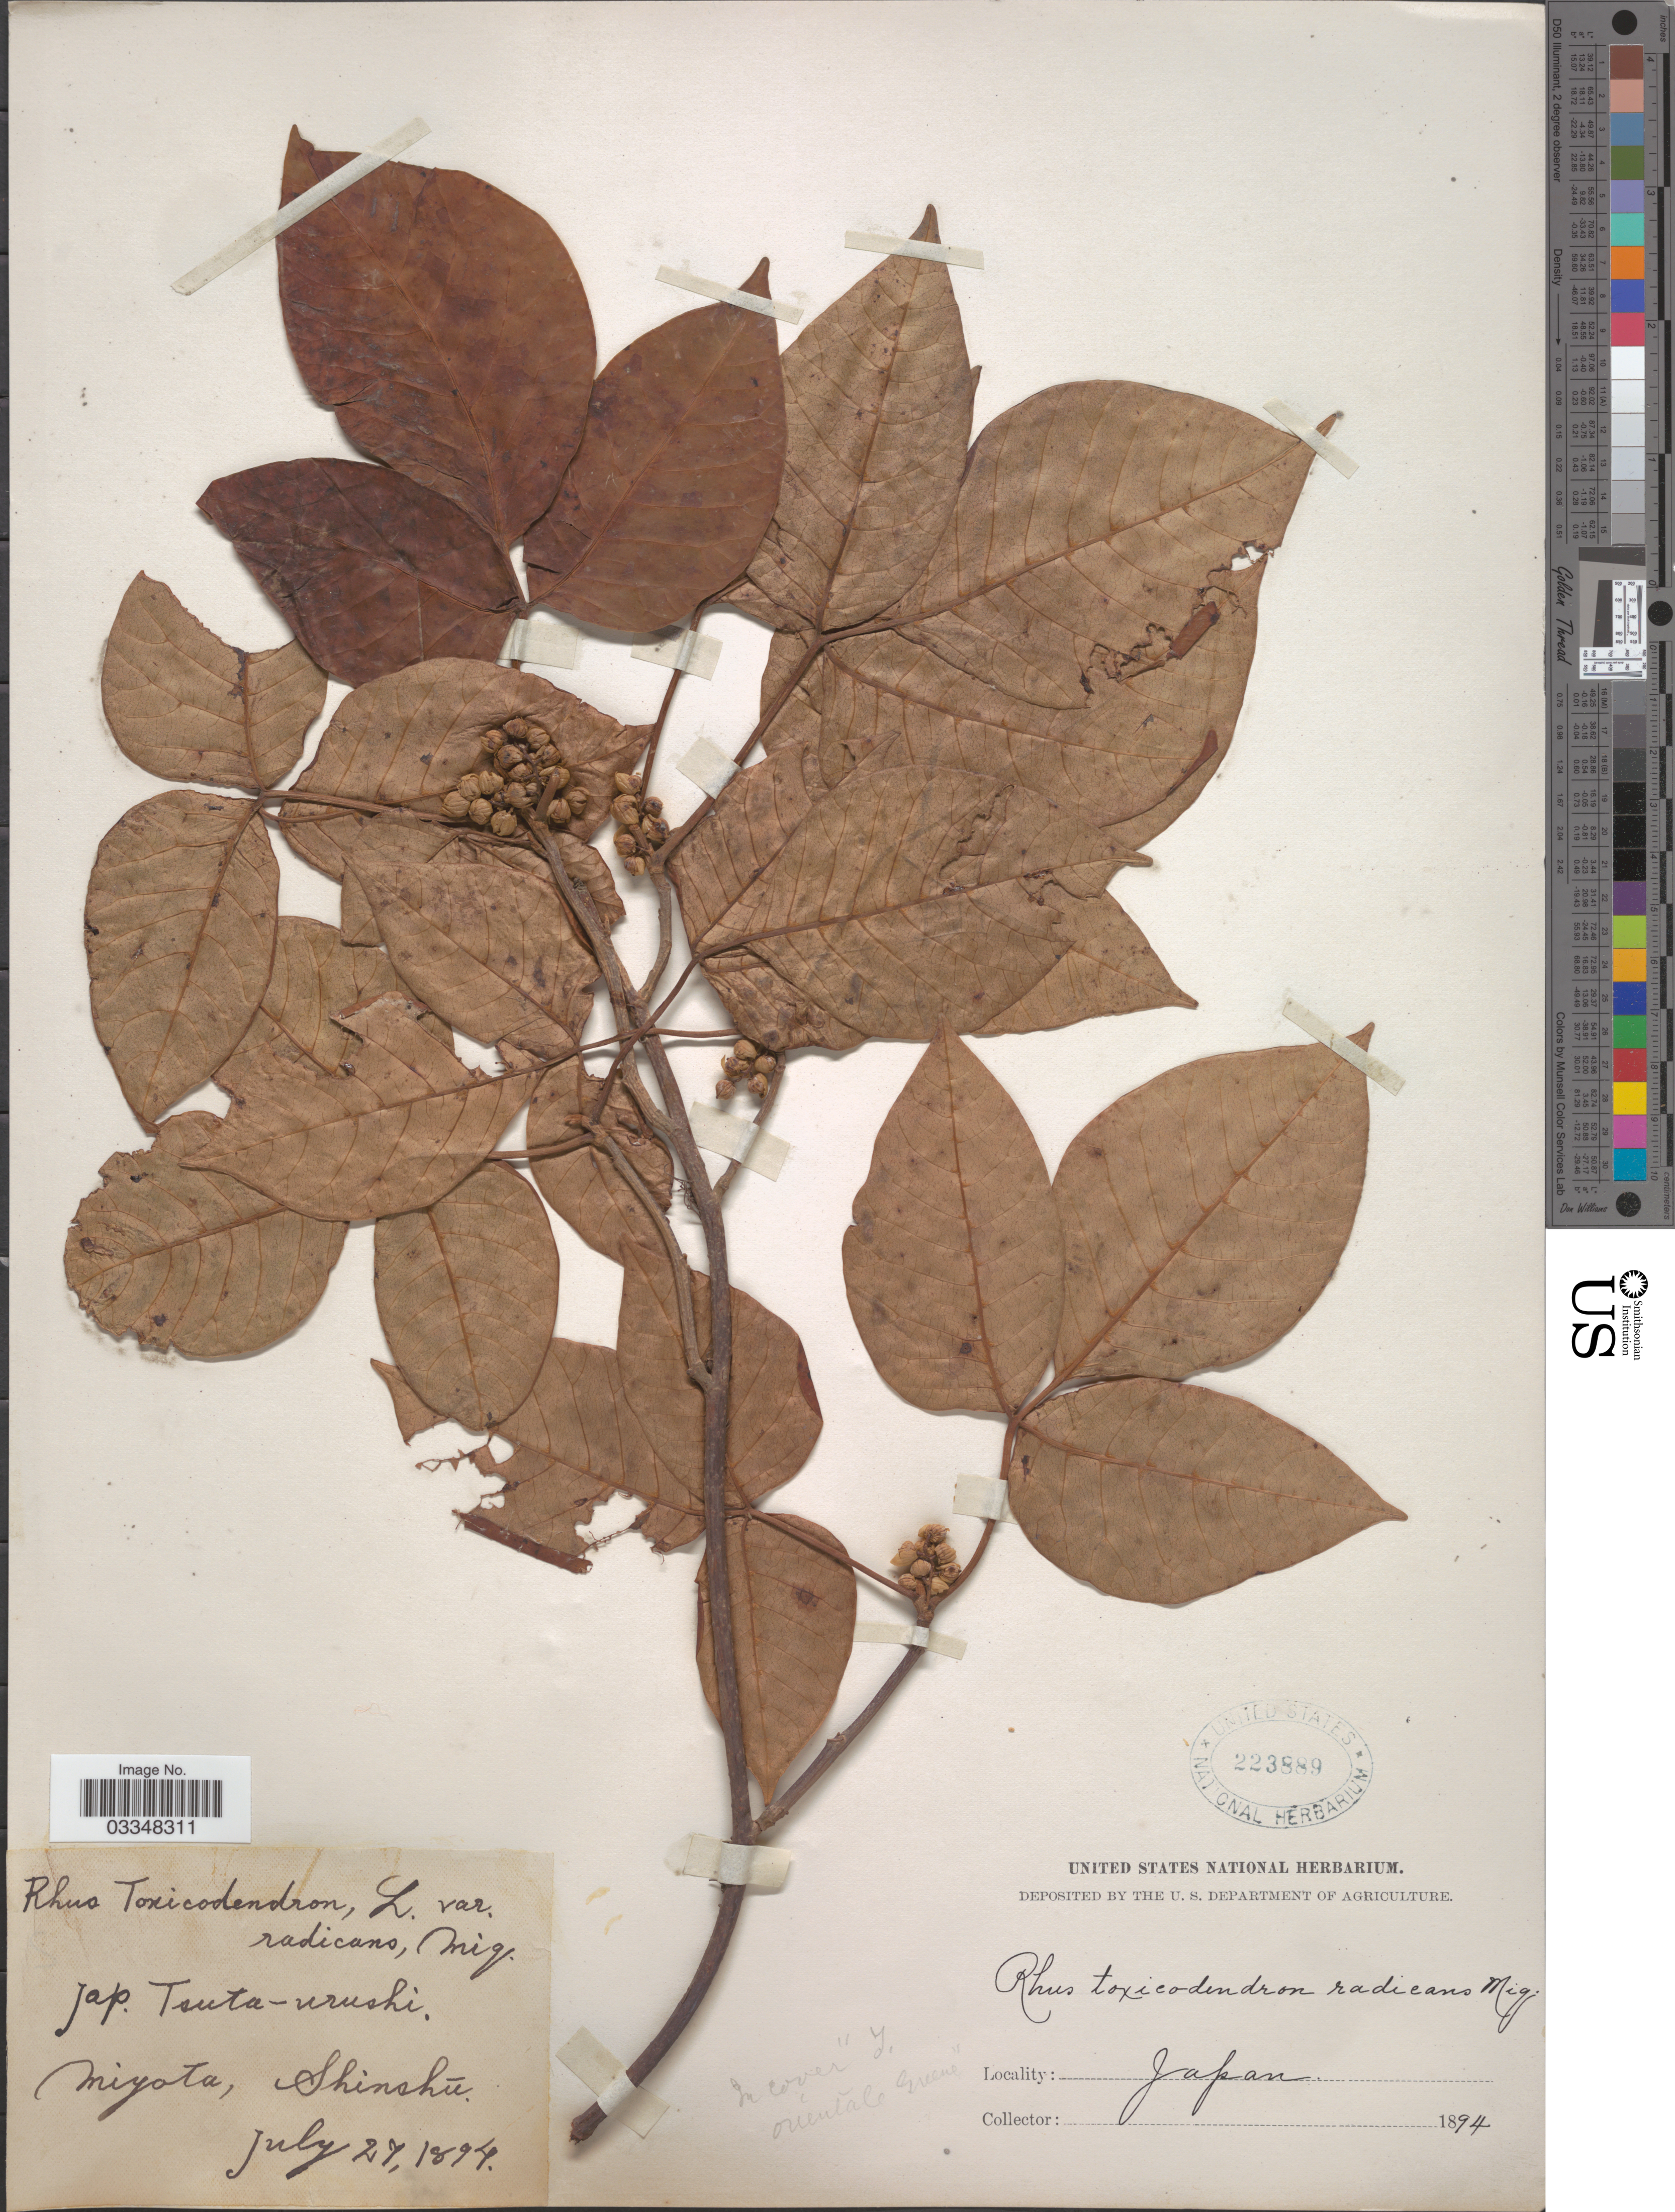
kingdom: Plantae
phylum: Tracheophyta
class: Magnoliopsida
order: Sapindales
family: Anacardiaceae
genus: Toxicodendron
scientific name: Toxicodendron orientale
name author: Greene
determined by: Mitchell, John D.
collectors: ex herb. United States National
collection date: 1894-07-27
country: Japan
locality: Miyota, Shinshú.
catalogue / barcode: US 223889